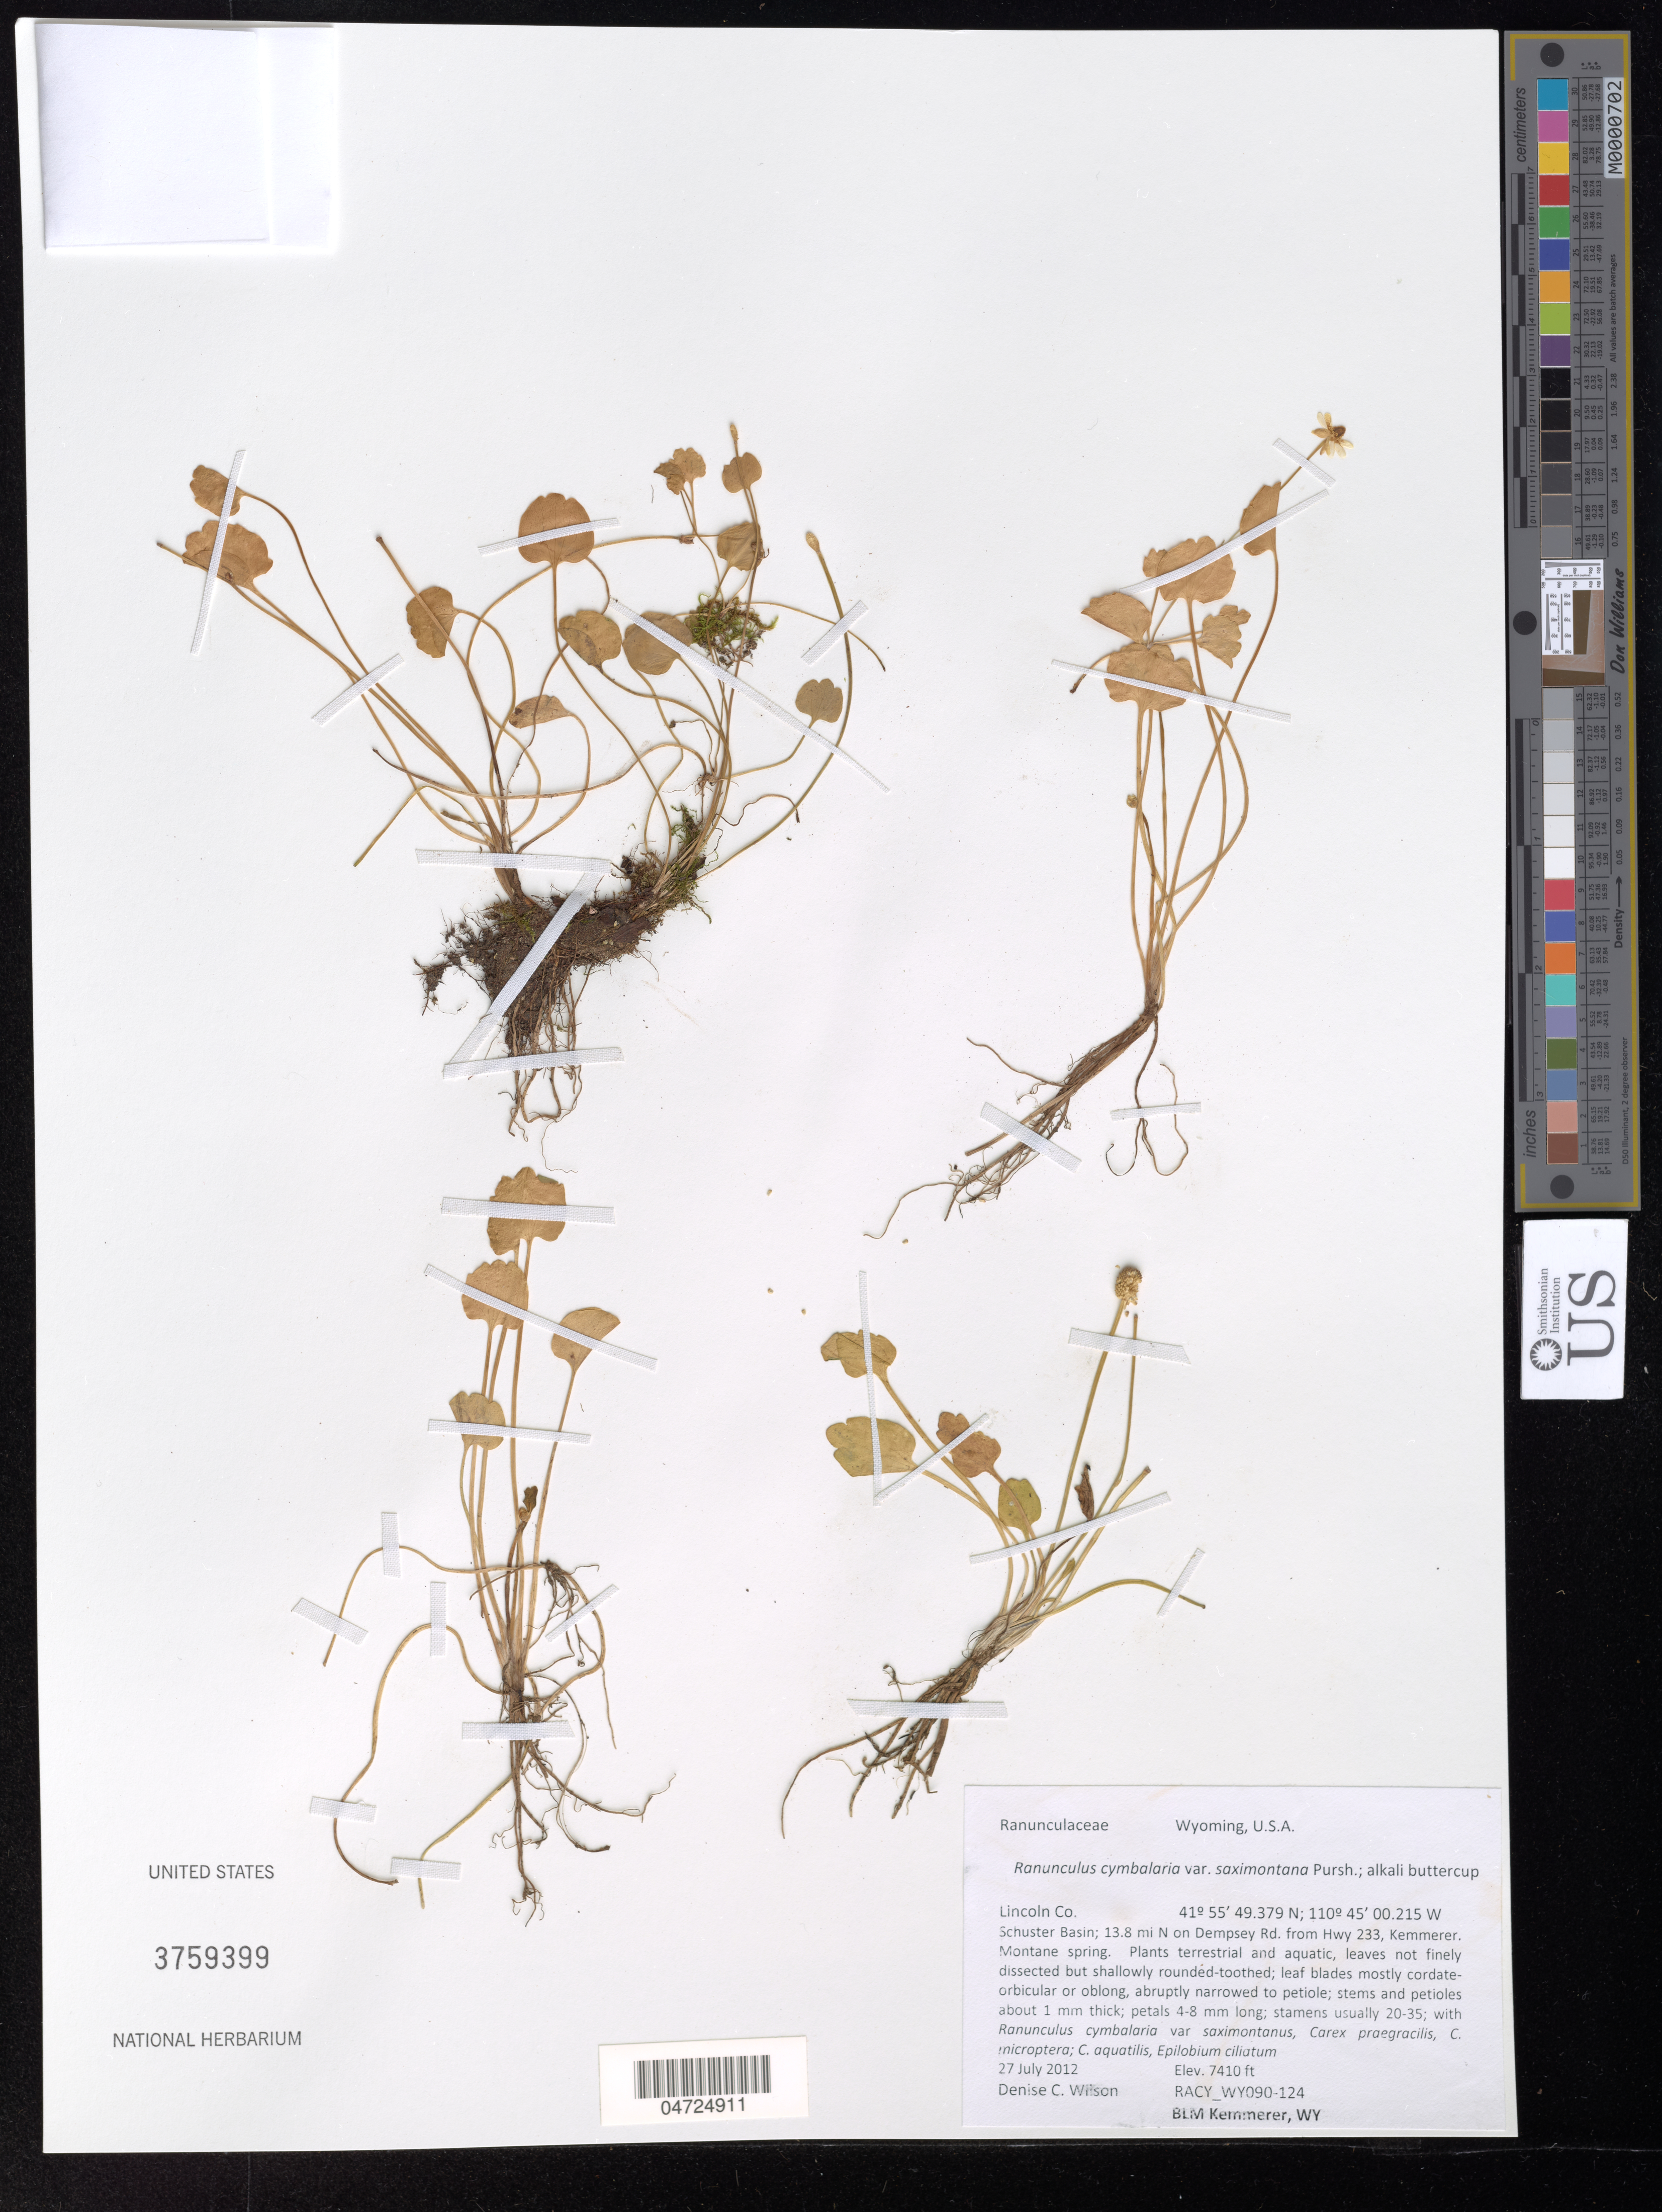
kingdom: Plantae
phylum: Tracheophyta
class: Magnoliopsida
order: Ranunculales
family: Ranunculaceae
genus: Ranunculus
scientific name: Ranunculus cymbalaria subsp. saximontanus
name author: (Fernald) Thorne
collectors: D. Wilson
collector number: RACY_WY090-124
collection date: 2012-07-27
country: United States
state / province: Wyoming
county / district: Lincoln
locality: Lincoln Co. Shuster Basin; 13.8 mi N on Dempsey Rd. from Hwy 233, Kemmerer. Montane spring.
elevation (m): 2259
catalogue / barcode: US 3759399